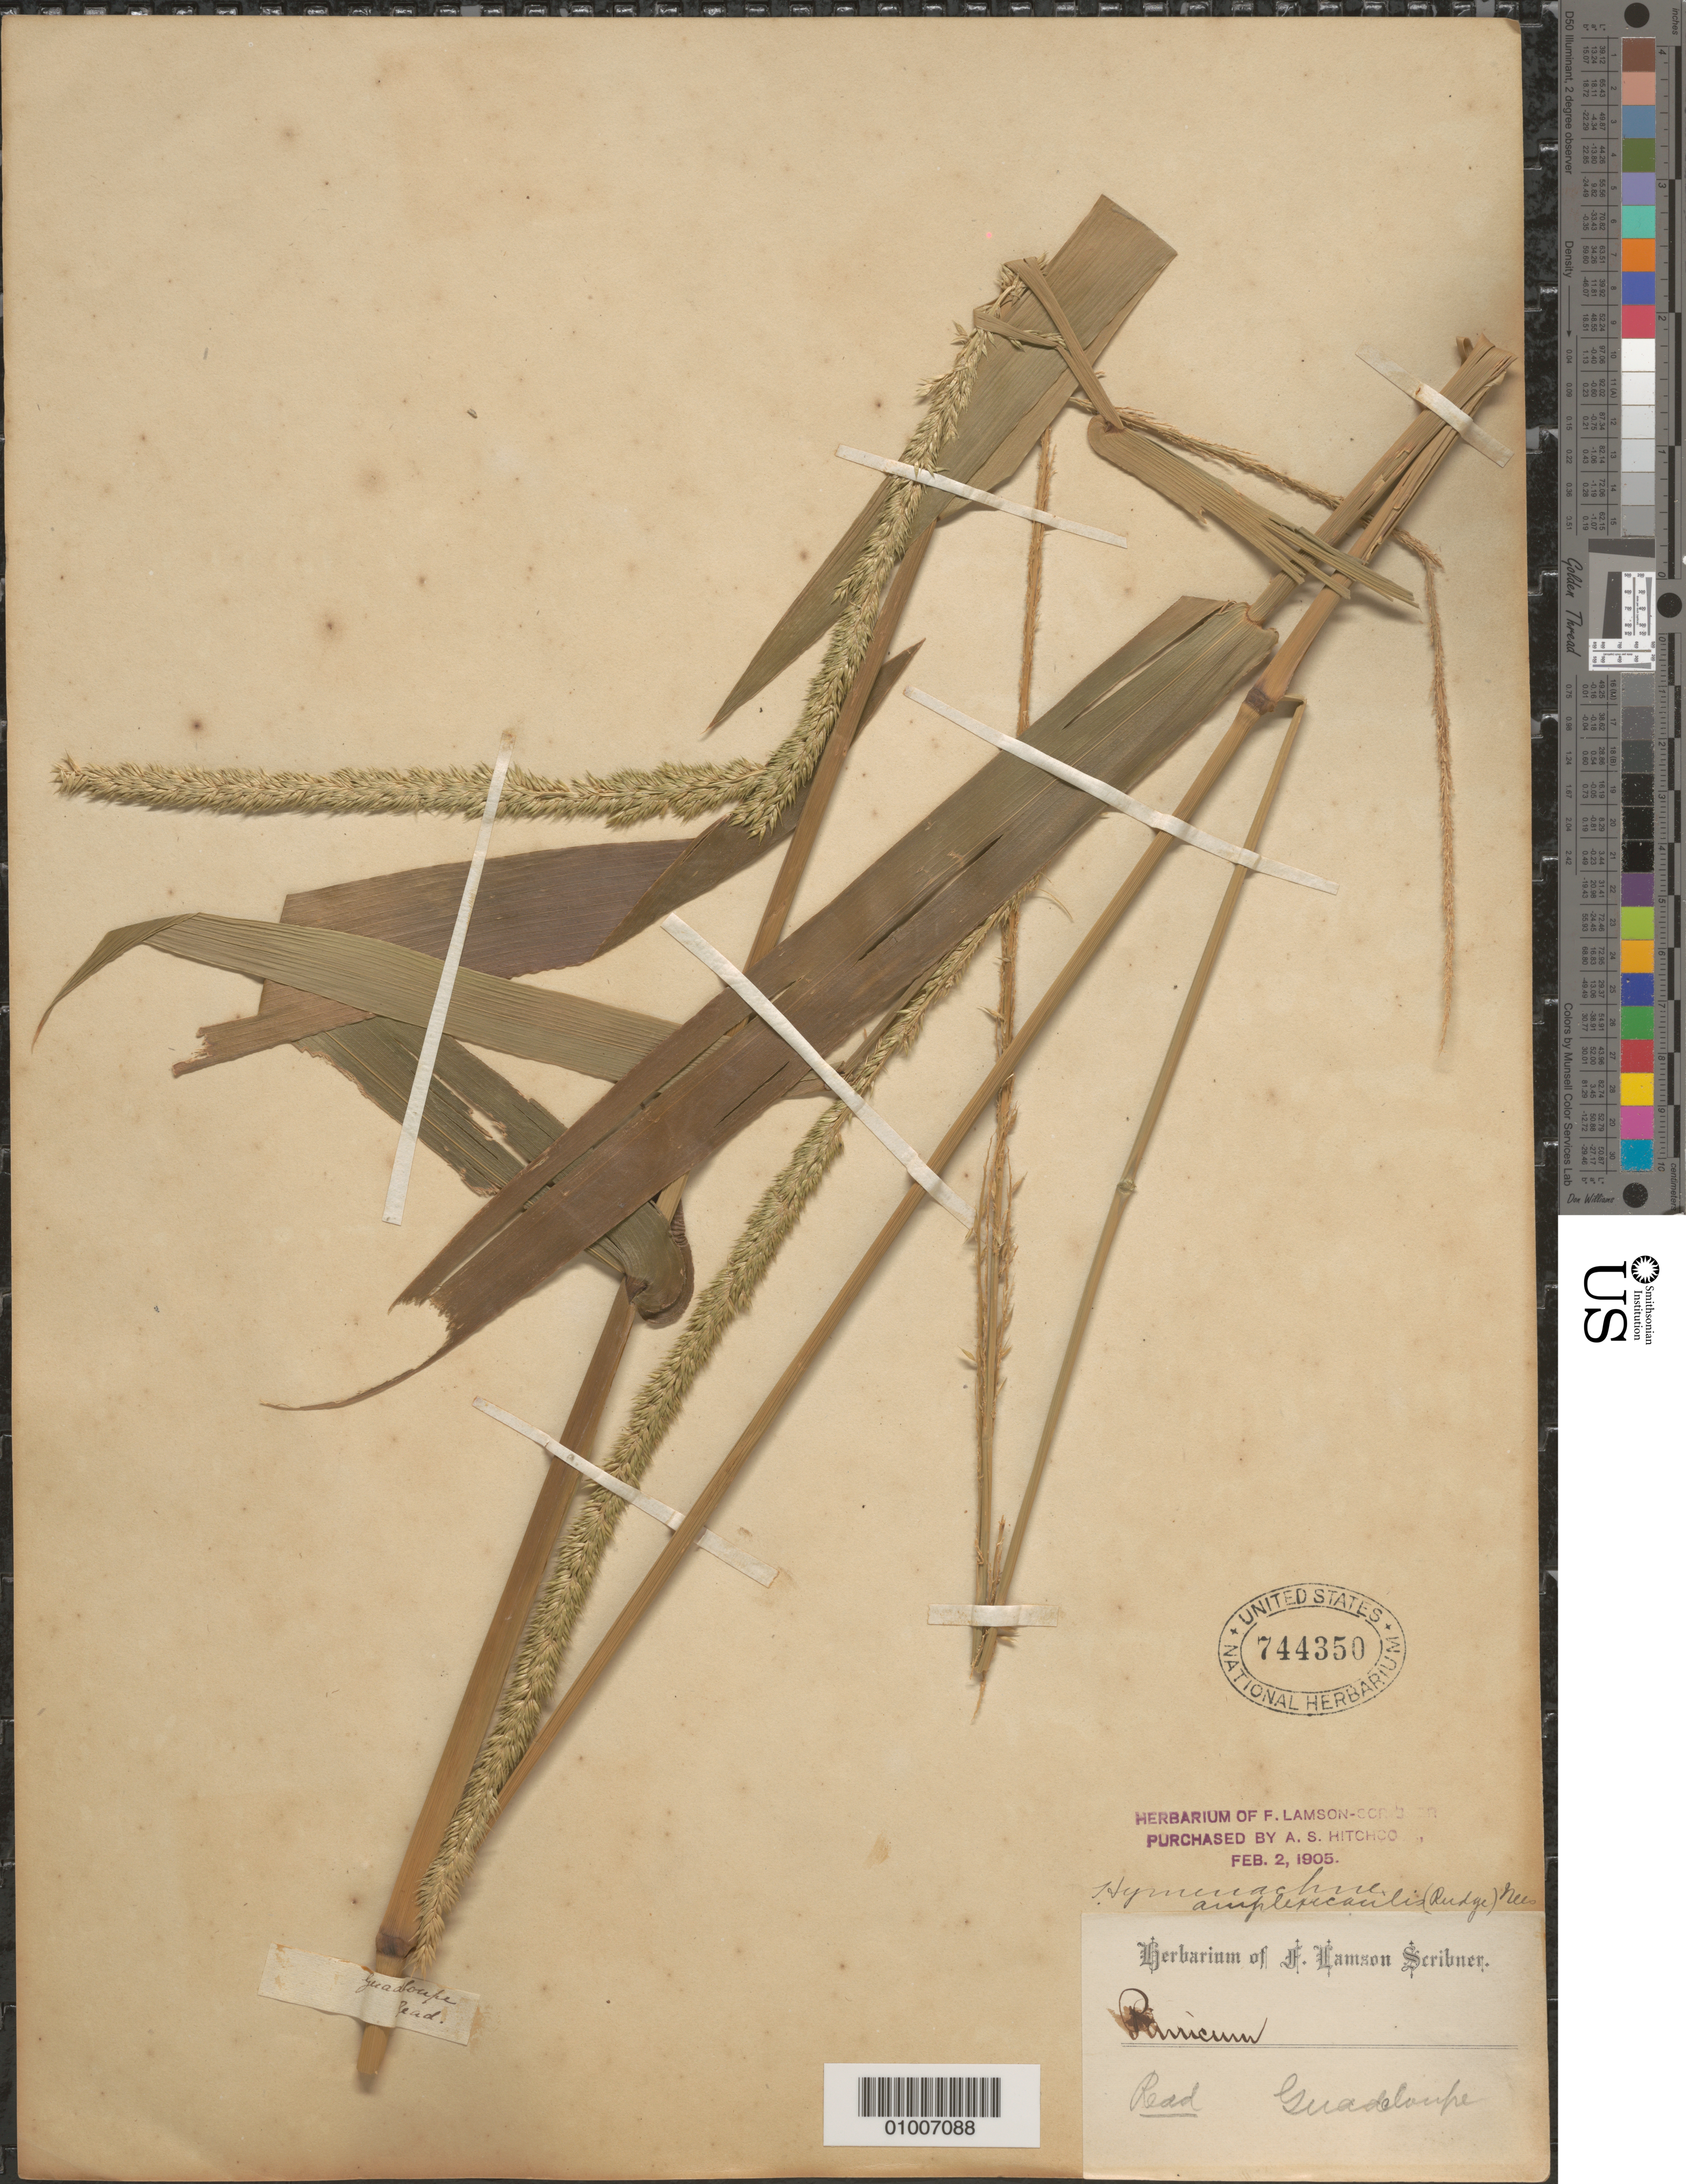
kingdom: Plantae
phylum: Tracheophyta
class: Liliopsida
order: Poales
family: Poaceae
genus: Hymenachne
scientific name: Hymenachne amplexicaulis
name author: (Rudge) Nees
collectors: F. L. Scribner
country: Guadeloupe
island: Basse Terre [Guadeloupe]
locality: Guadeloupe road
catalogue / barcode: US 744350